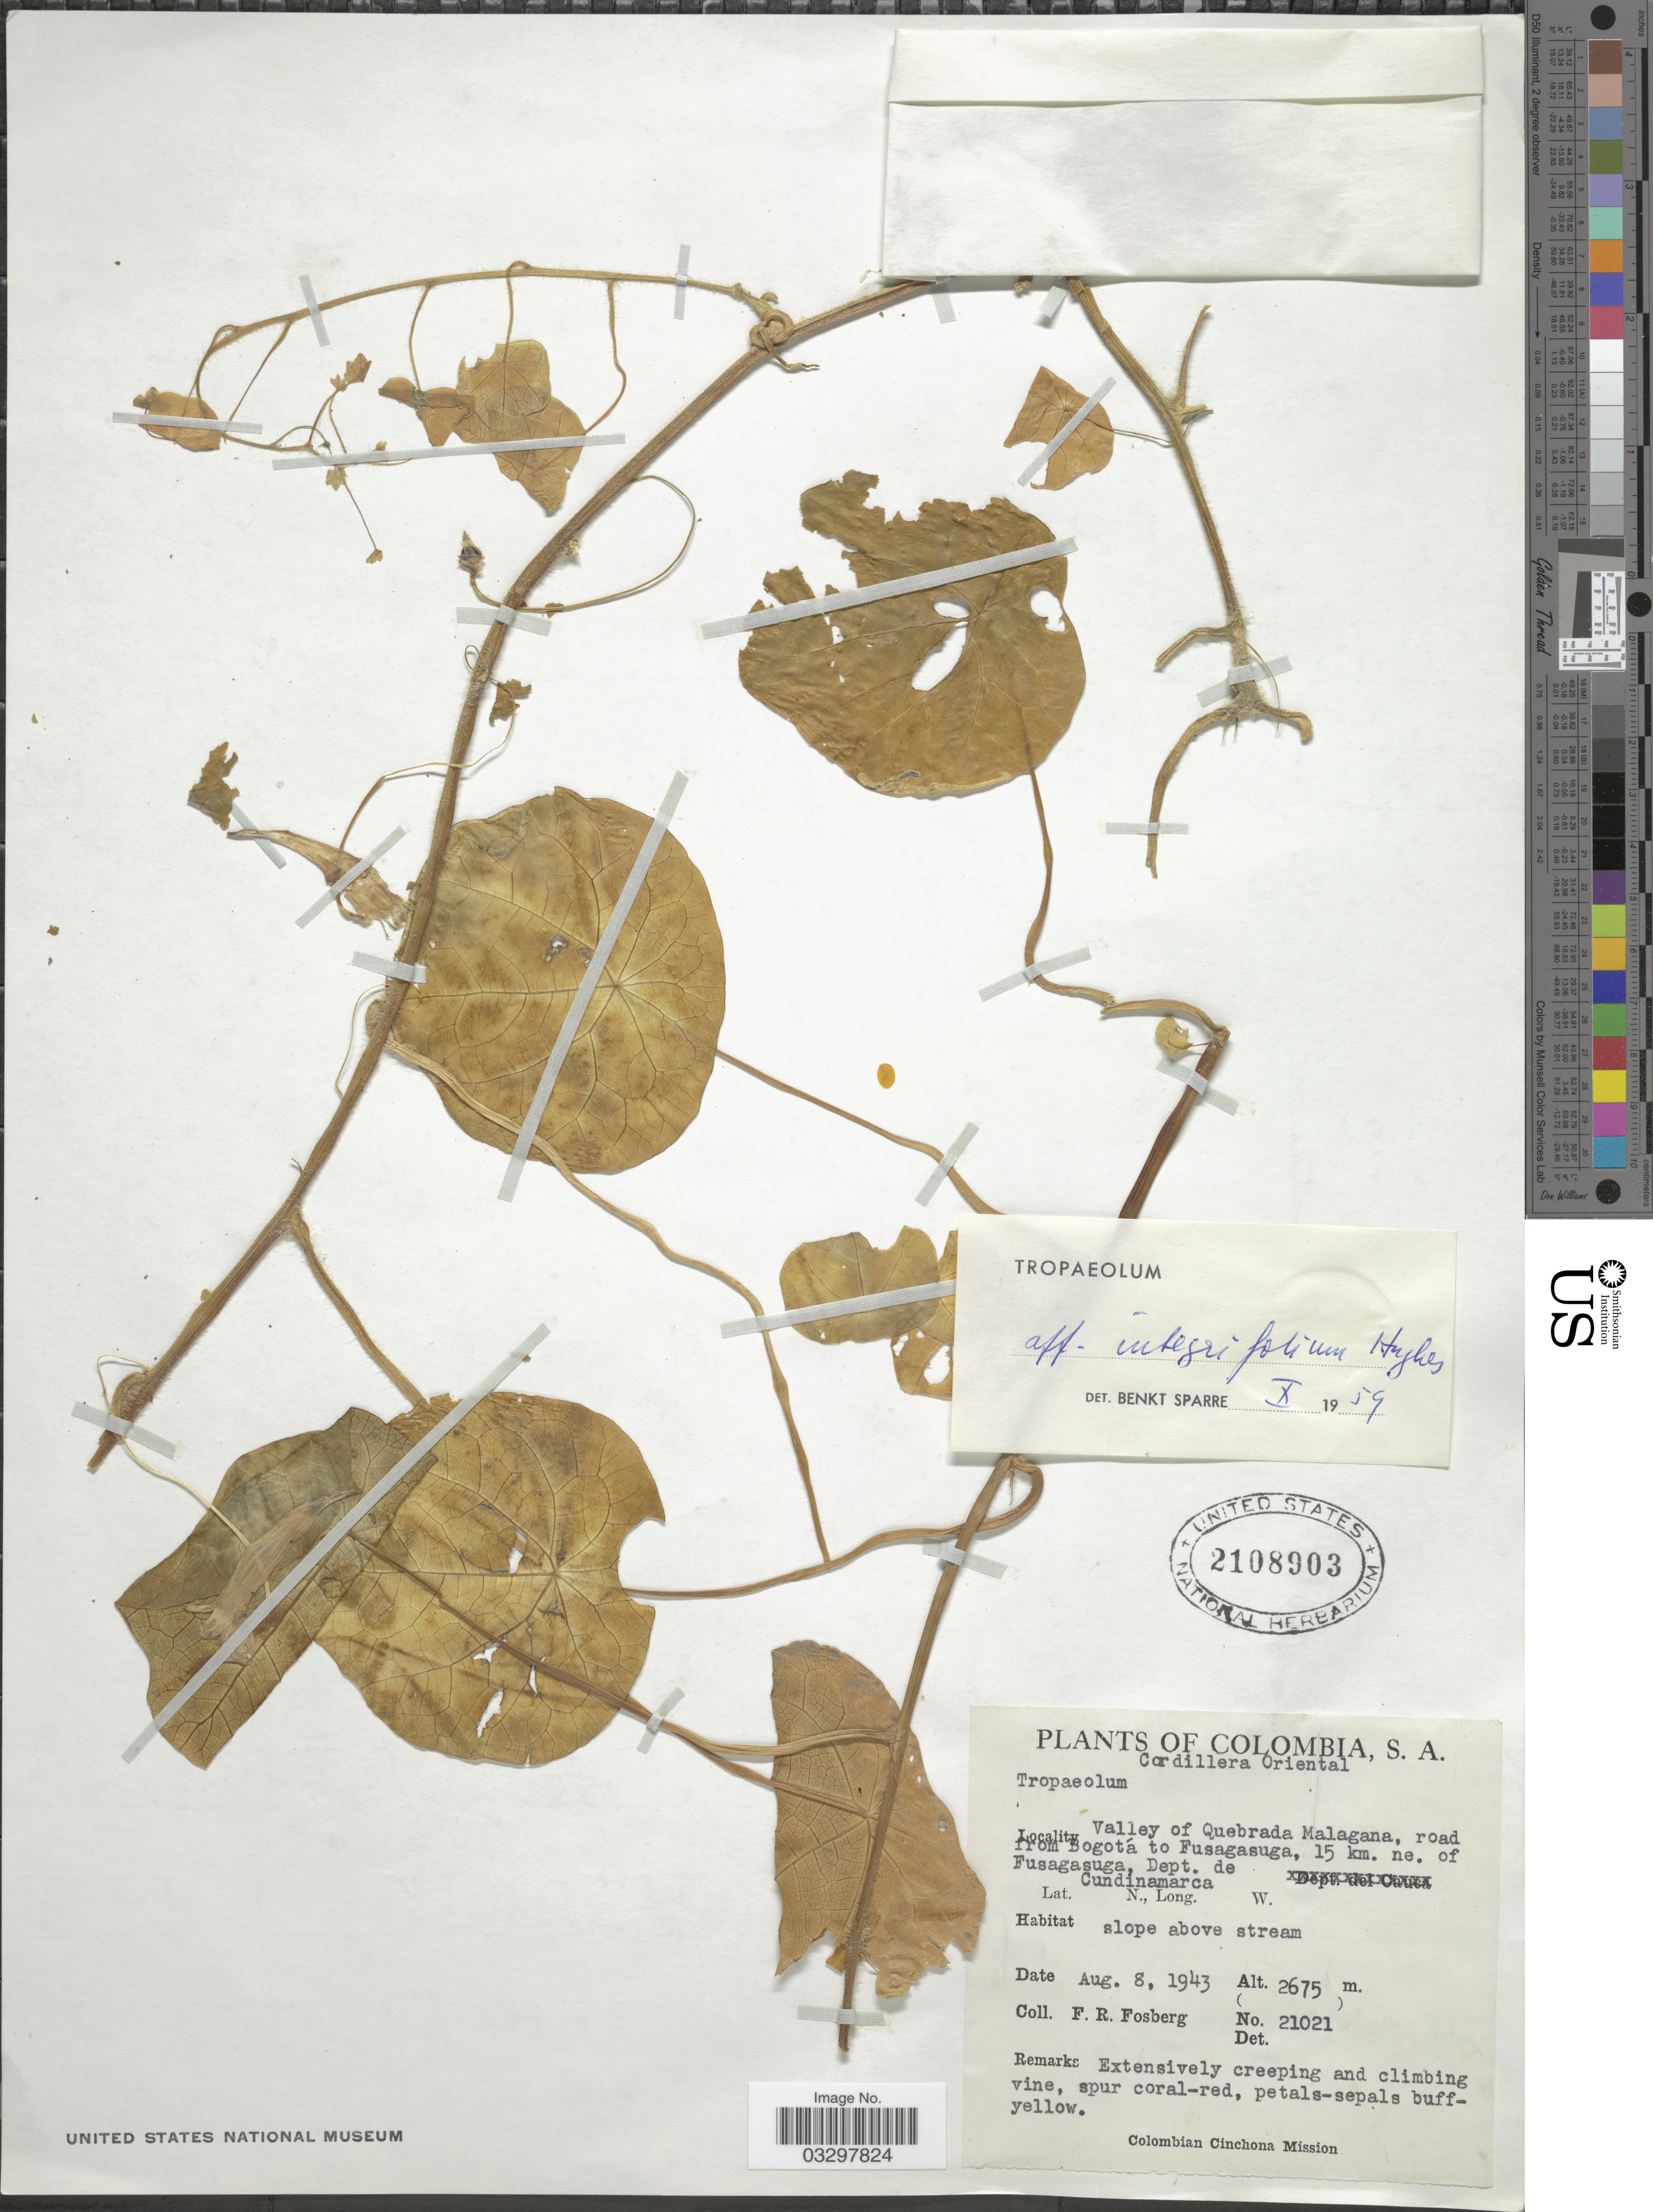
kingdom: Plantae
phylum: Tracheophyta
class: Magnoliopsida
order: Brassicales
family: Tropaeolaceae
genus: Tropaeolum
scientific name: Tropaeolum integrifolium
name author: Hughes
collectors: F. R. Fosberg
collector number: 21021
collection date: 1943-08-08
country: Colombia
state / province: Cundinamarca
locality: Cordillera Oriental, Valley of Quebrada Malagana, road from Bogotá to Fusagasuga, 15 km. ne. of Fusagasuga, Dept. de Cundinamarca.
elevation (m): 2675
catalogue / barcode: US 2108903